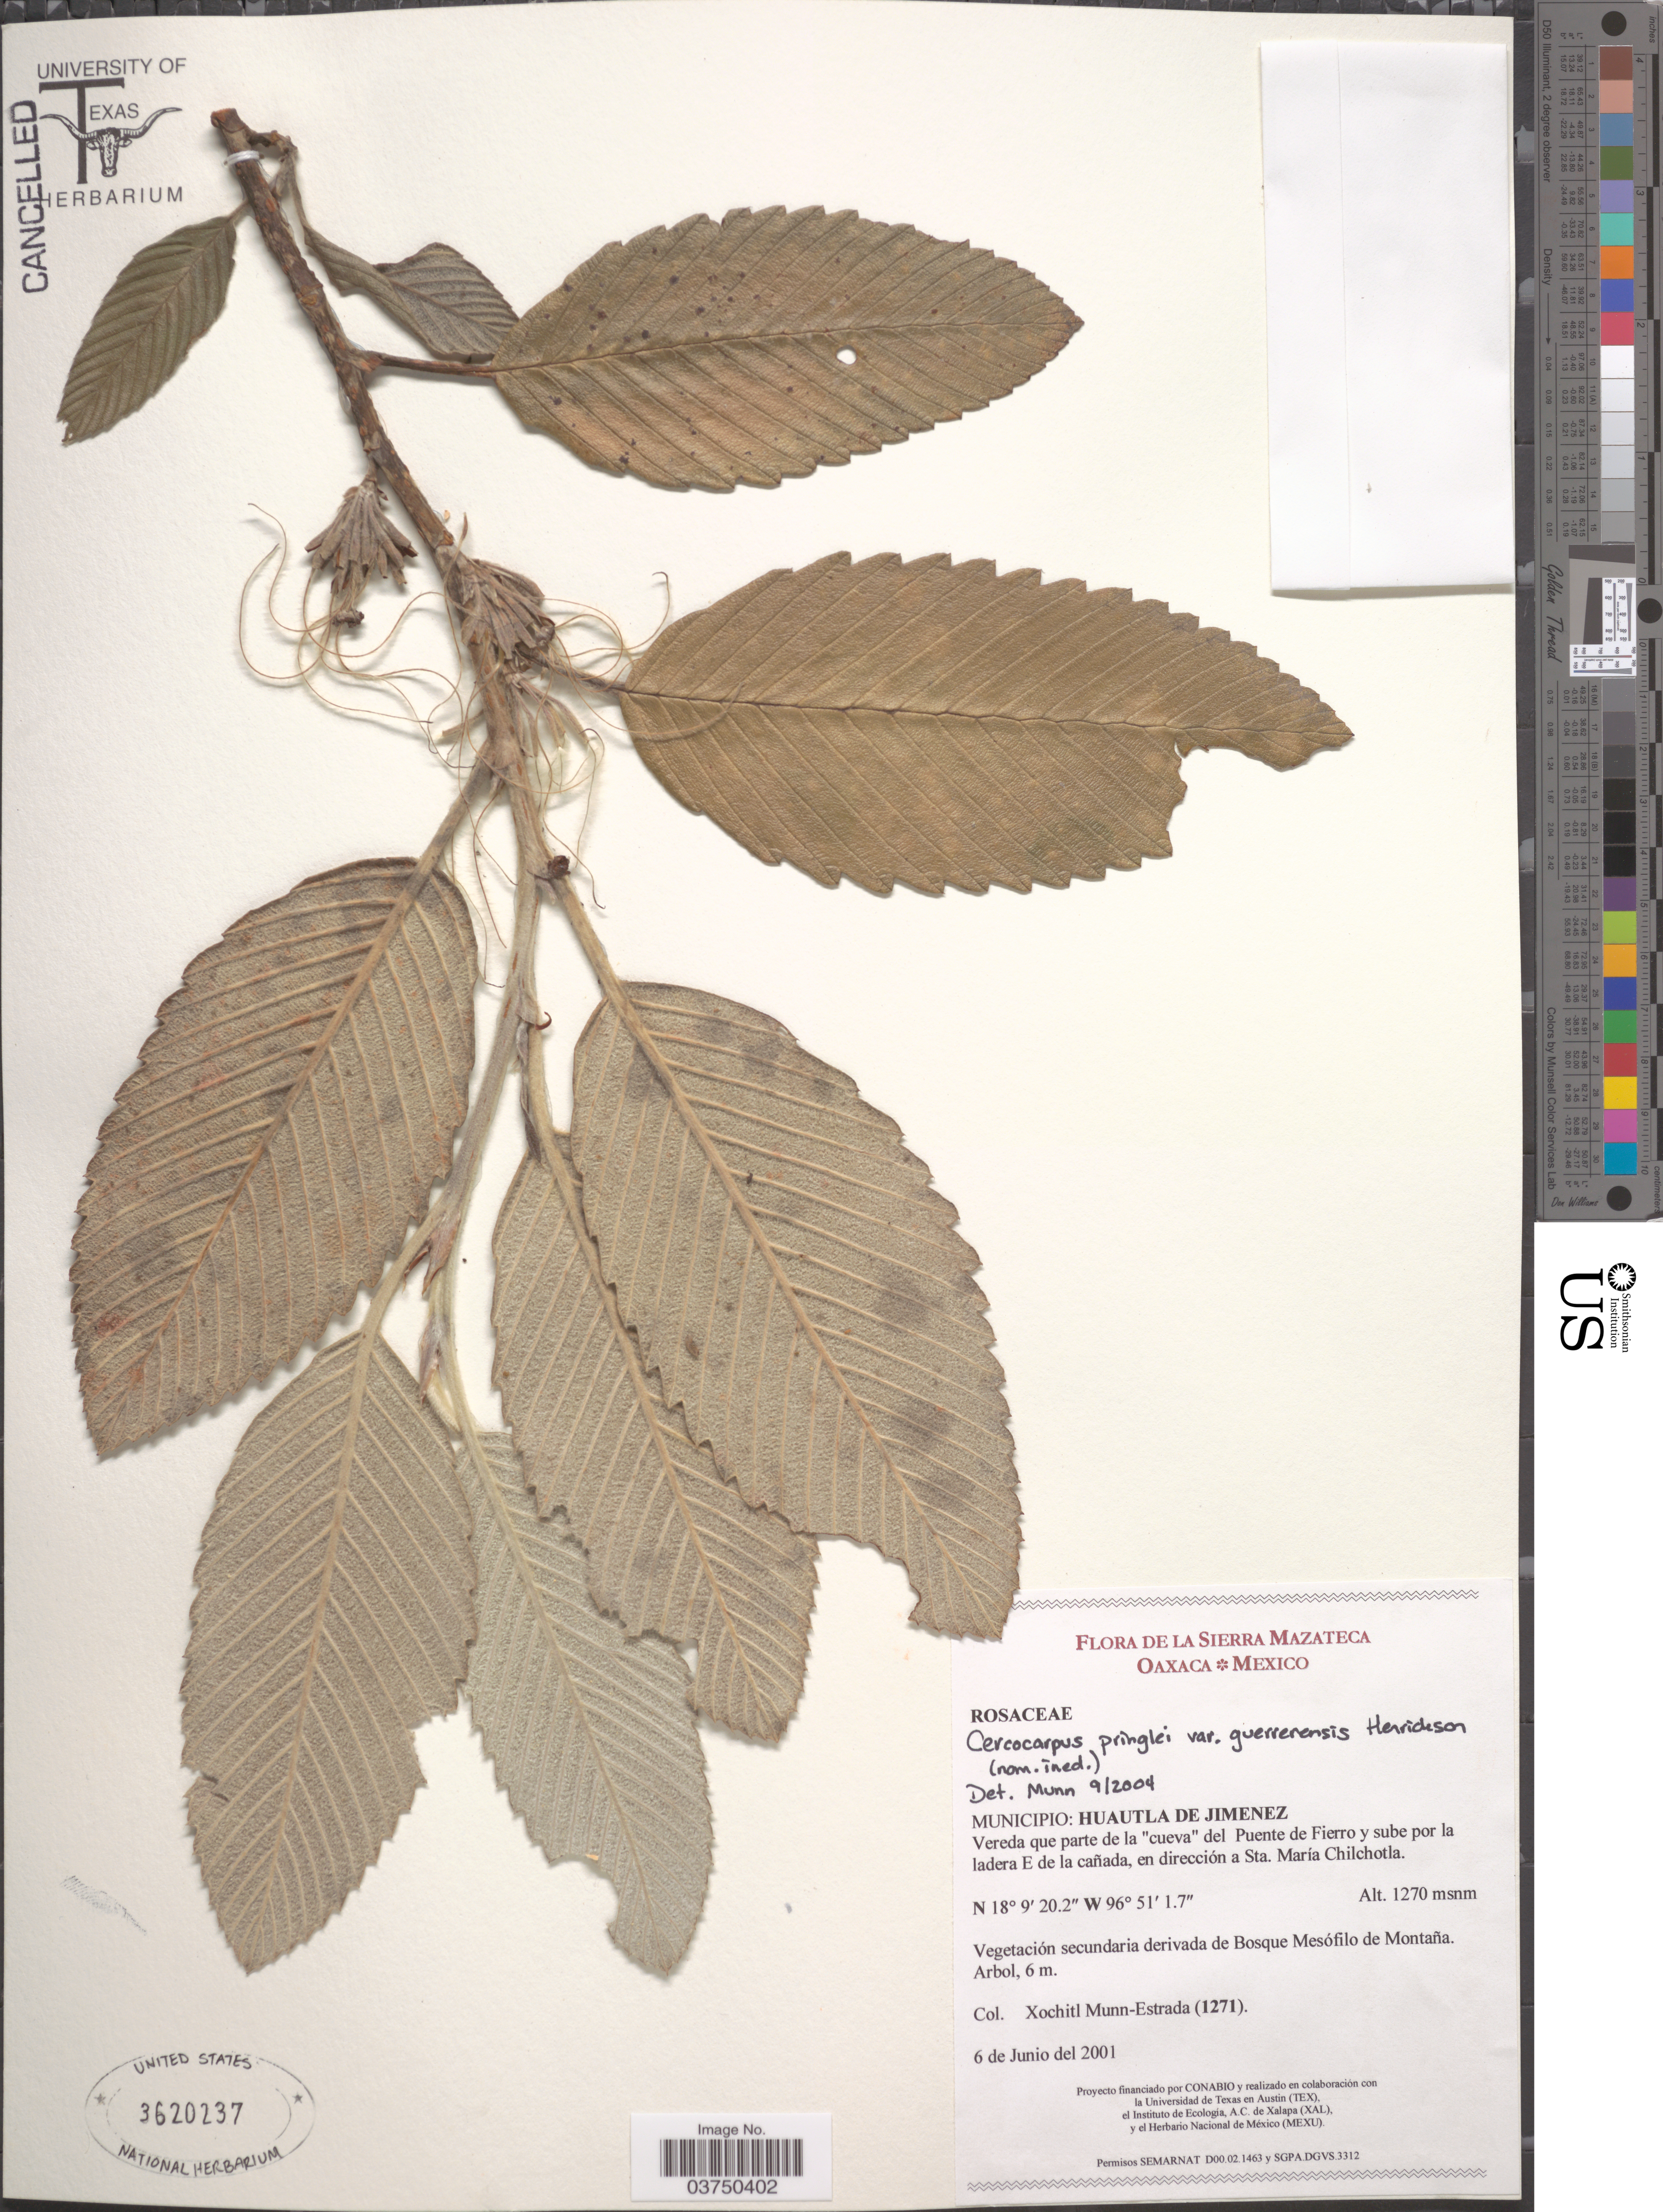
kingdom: Plantae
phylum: Tracheophyta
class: Magnoliopsida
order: Rosales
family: Rosaceae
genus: Cercocarpus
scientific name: Cercocarpus pringlei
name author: (C.K. Schneid.) Rydb.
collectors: X. Munn-Estrada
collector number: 1271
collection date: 2001-06-06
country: Mexico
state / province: Oaxaca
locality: La Sierra Mazateca. Municipio: Huautla de Jimenez. Vereda que parte de la 'cueva' del Puente de Fierro y sube por la ladera E de la cañada, en dirección a Sta. María Chilchotla.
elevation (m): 1270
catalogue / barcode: US 3620237